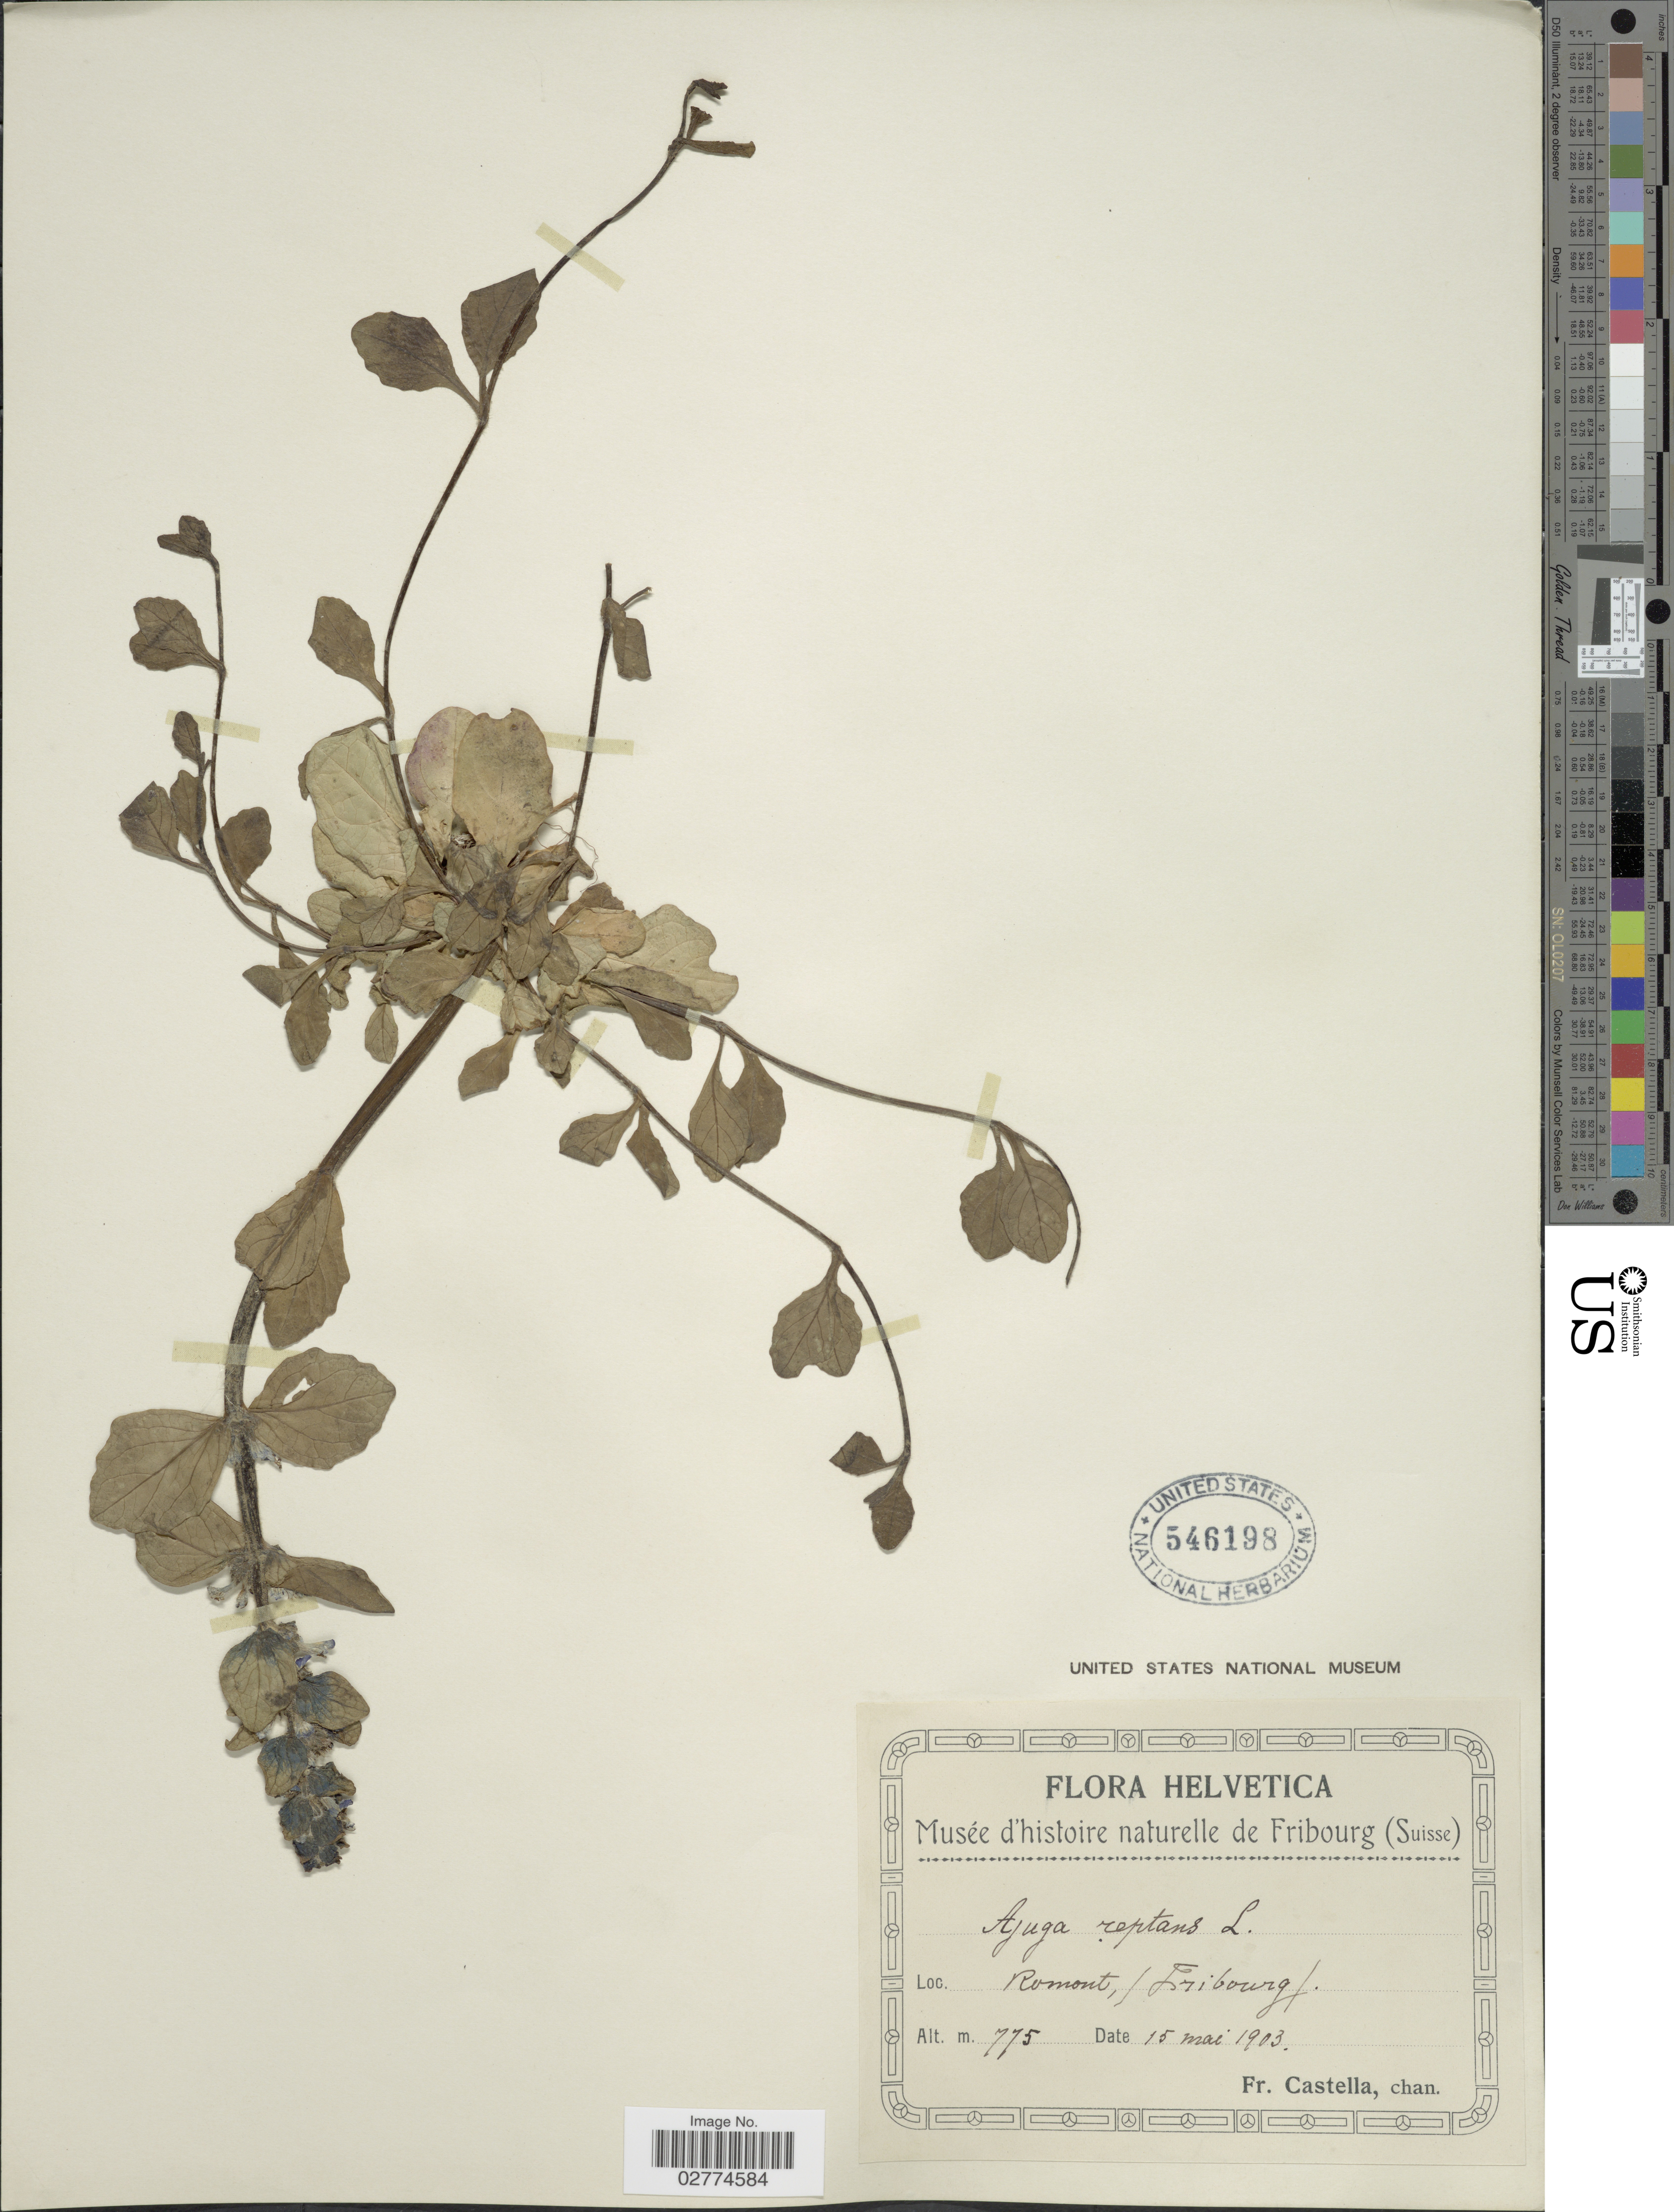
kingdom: Plantae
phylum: Tracheophyta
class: Magnoliopsida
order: Lamiales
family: Lamiaceae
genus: Ajuga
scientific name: Ajuga reptans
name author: L.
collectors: Fr. Castella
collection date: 1903-05-15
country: Switzerland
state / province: Fribourg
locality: Helvetica. Romont (Fribourg).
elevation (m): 775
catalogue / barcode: US 546198